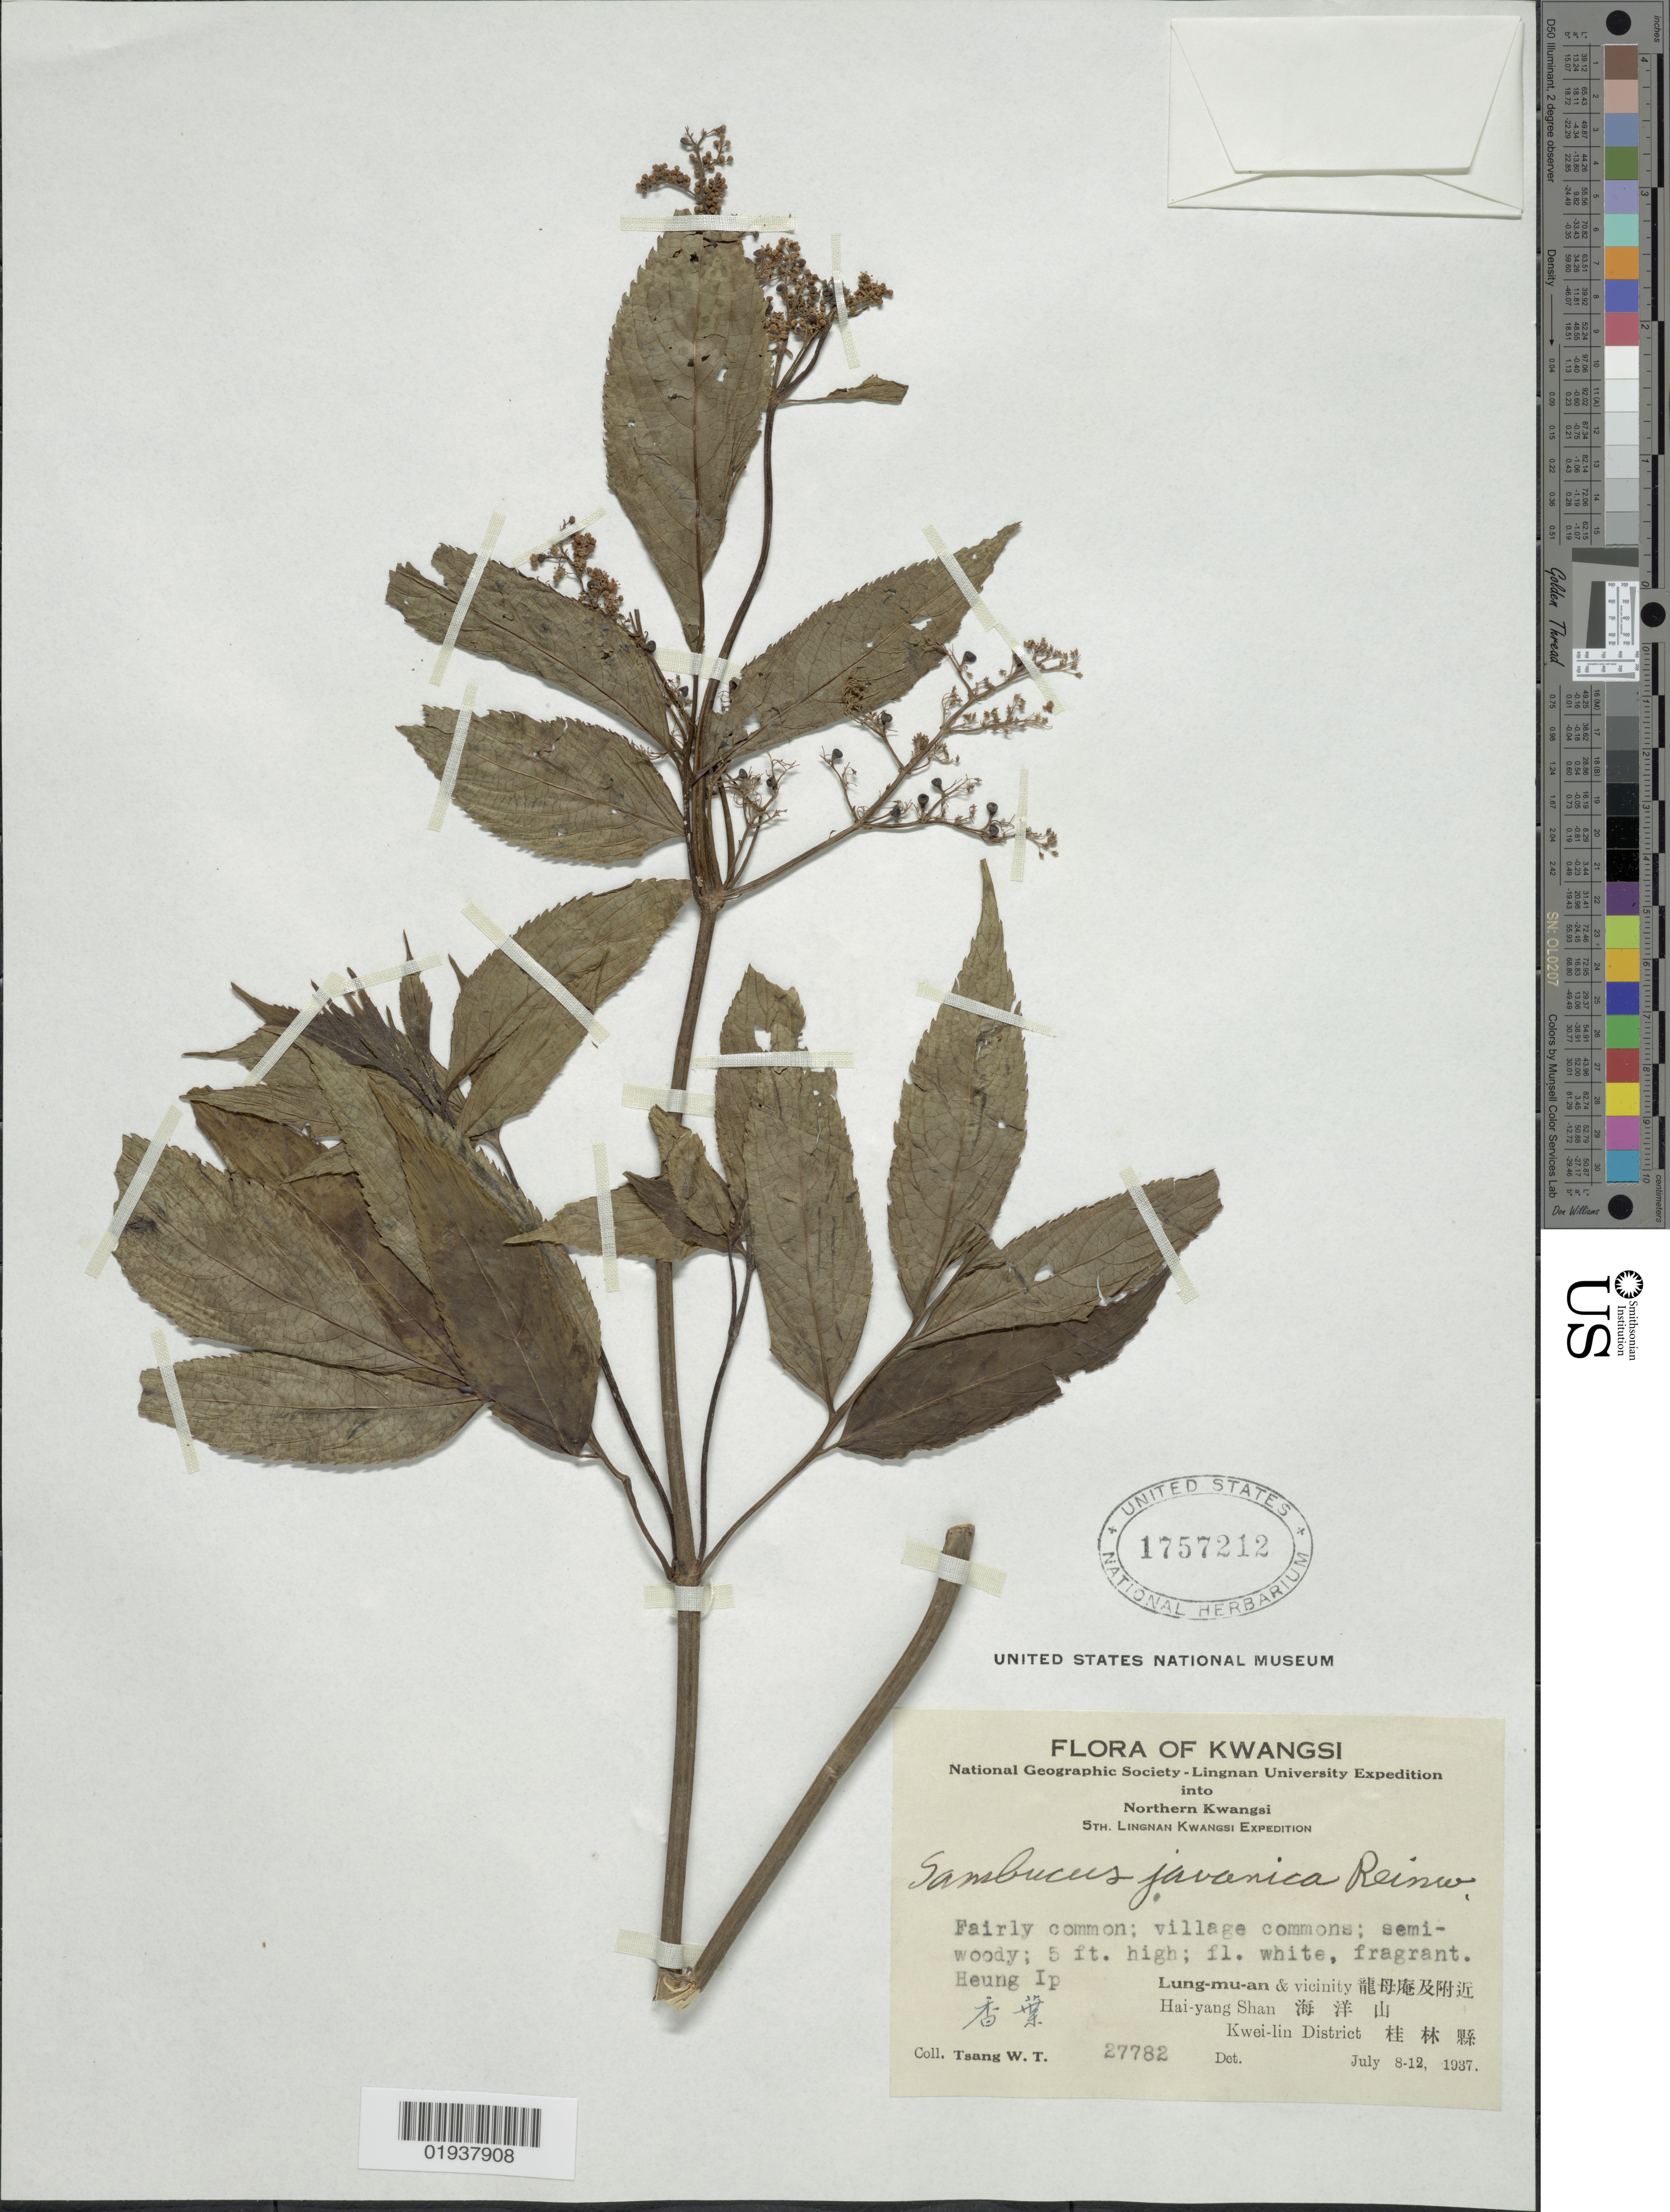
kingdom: Plantae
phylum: Tracheophyta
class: Magnoliopsida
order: Dipsacales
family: Viburnaceae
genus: Sambucus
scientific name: Sambucus javanica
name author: Blume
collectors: W. T. Tsang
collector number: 27782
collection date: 1937-07-08/1937-07-12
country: China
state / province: Guangxi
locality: Kwangsi. Northern Kwangsi. Heung Ip. Lung-mu-an & vicinity X. Hai-yang Shan X. Kwi-lin District X.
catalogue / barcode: US 1757212